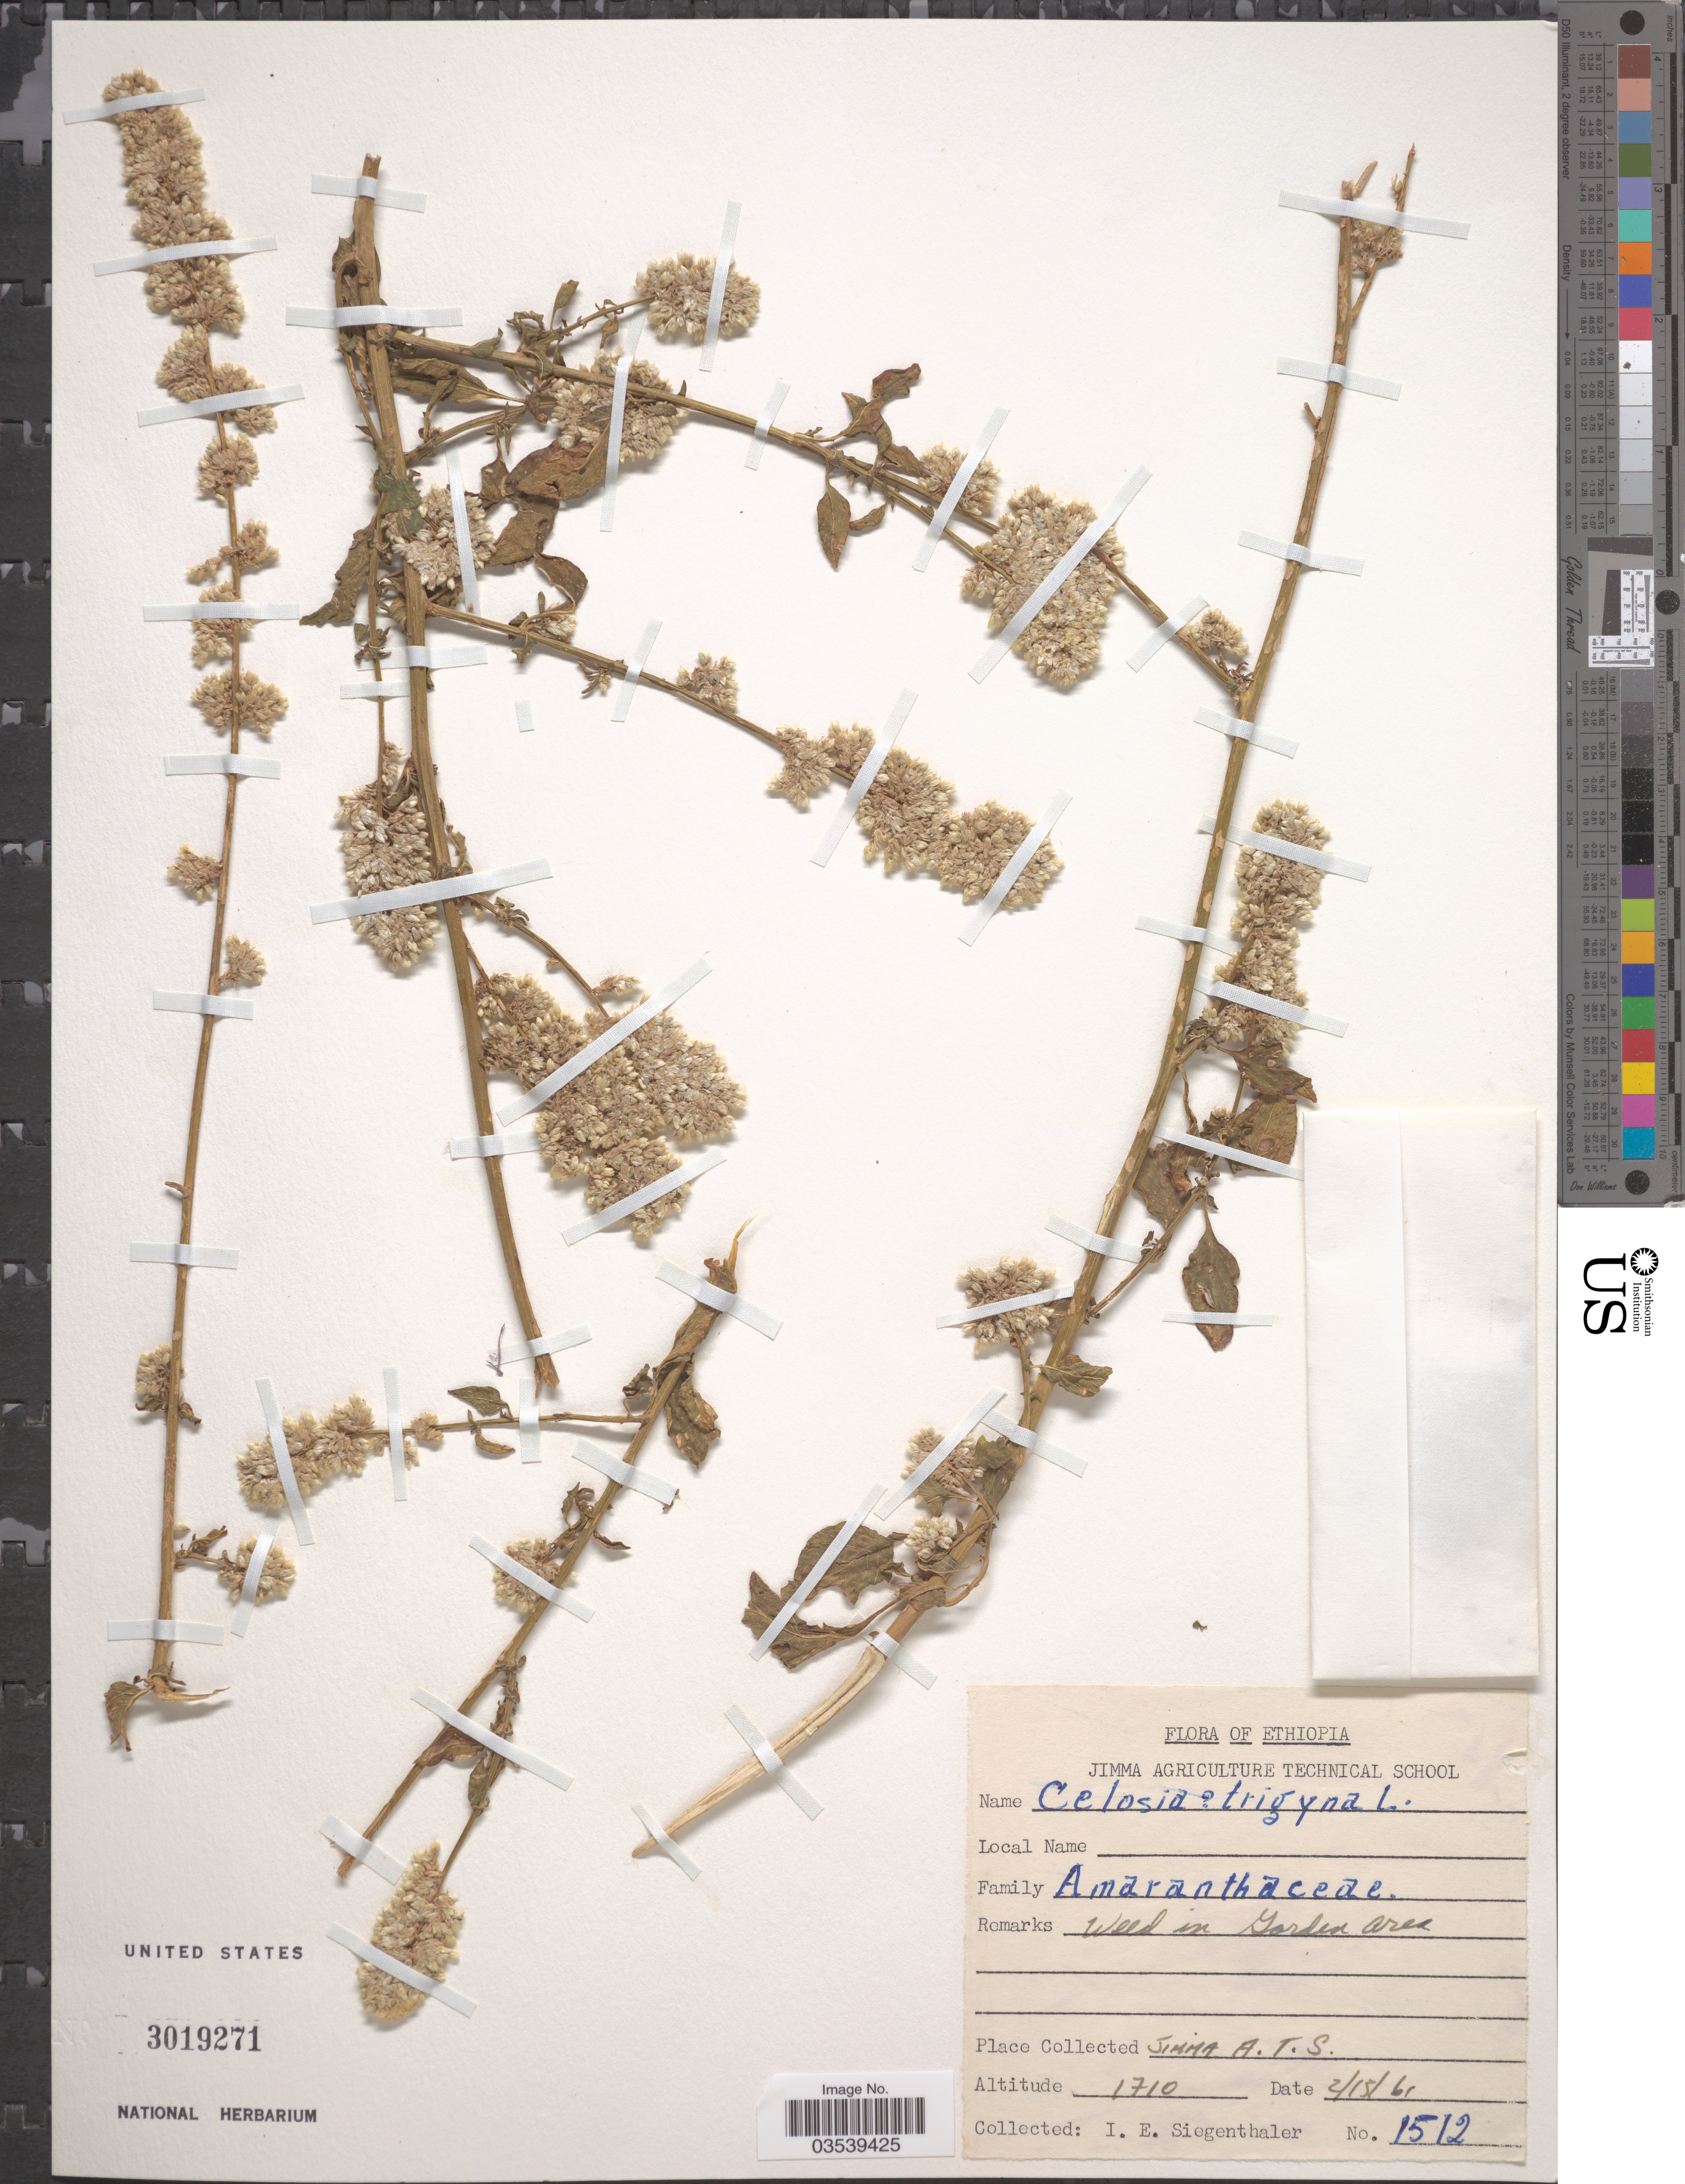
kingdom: Plantae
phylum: Tracheophyta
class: Magnoliopsida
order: Caryophyllales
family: Amaranthaceae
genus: Celosia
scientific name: Celosia trigyna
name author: L.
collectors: I. Siegenthaler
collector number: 1512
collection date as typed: Transcribed d/m/y: 15/2/61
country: Ethiopia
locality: Jimma A. T. S.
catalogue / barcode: US 3019271